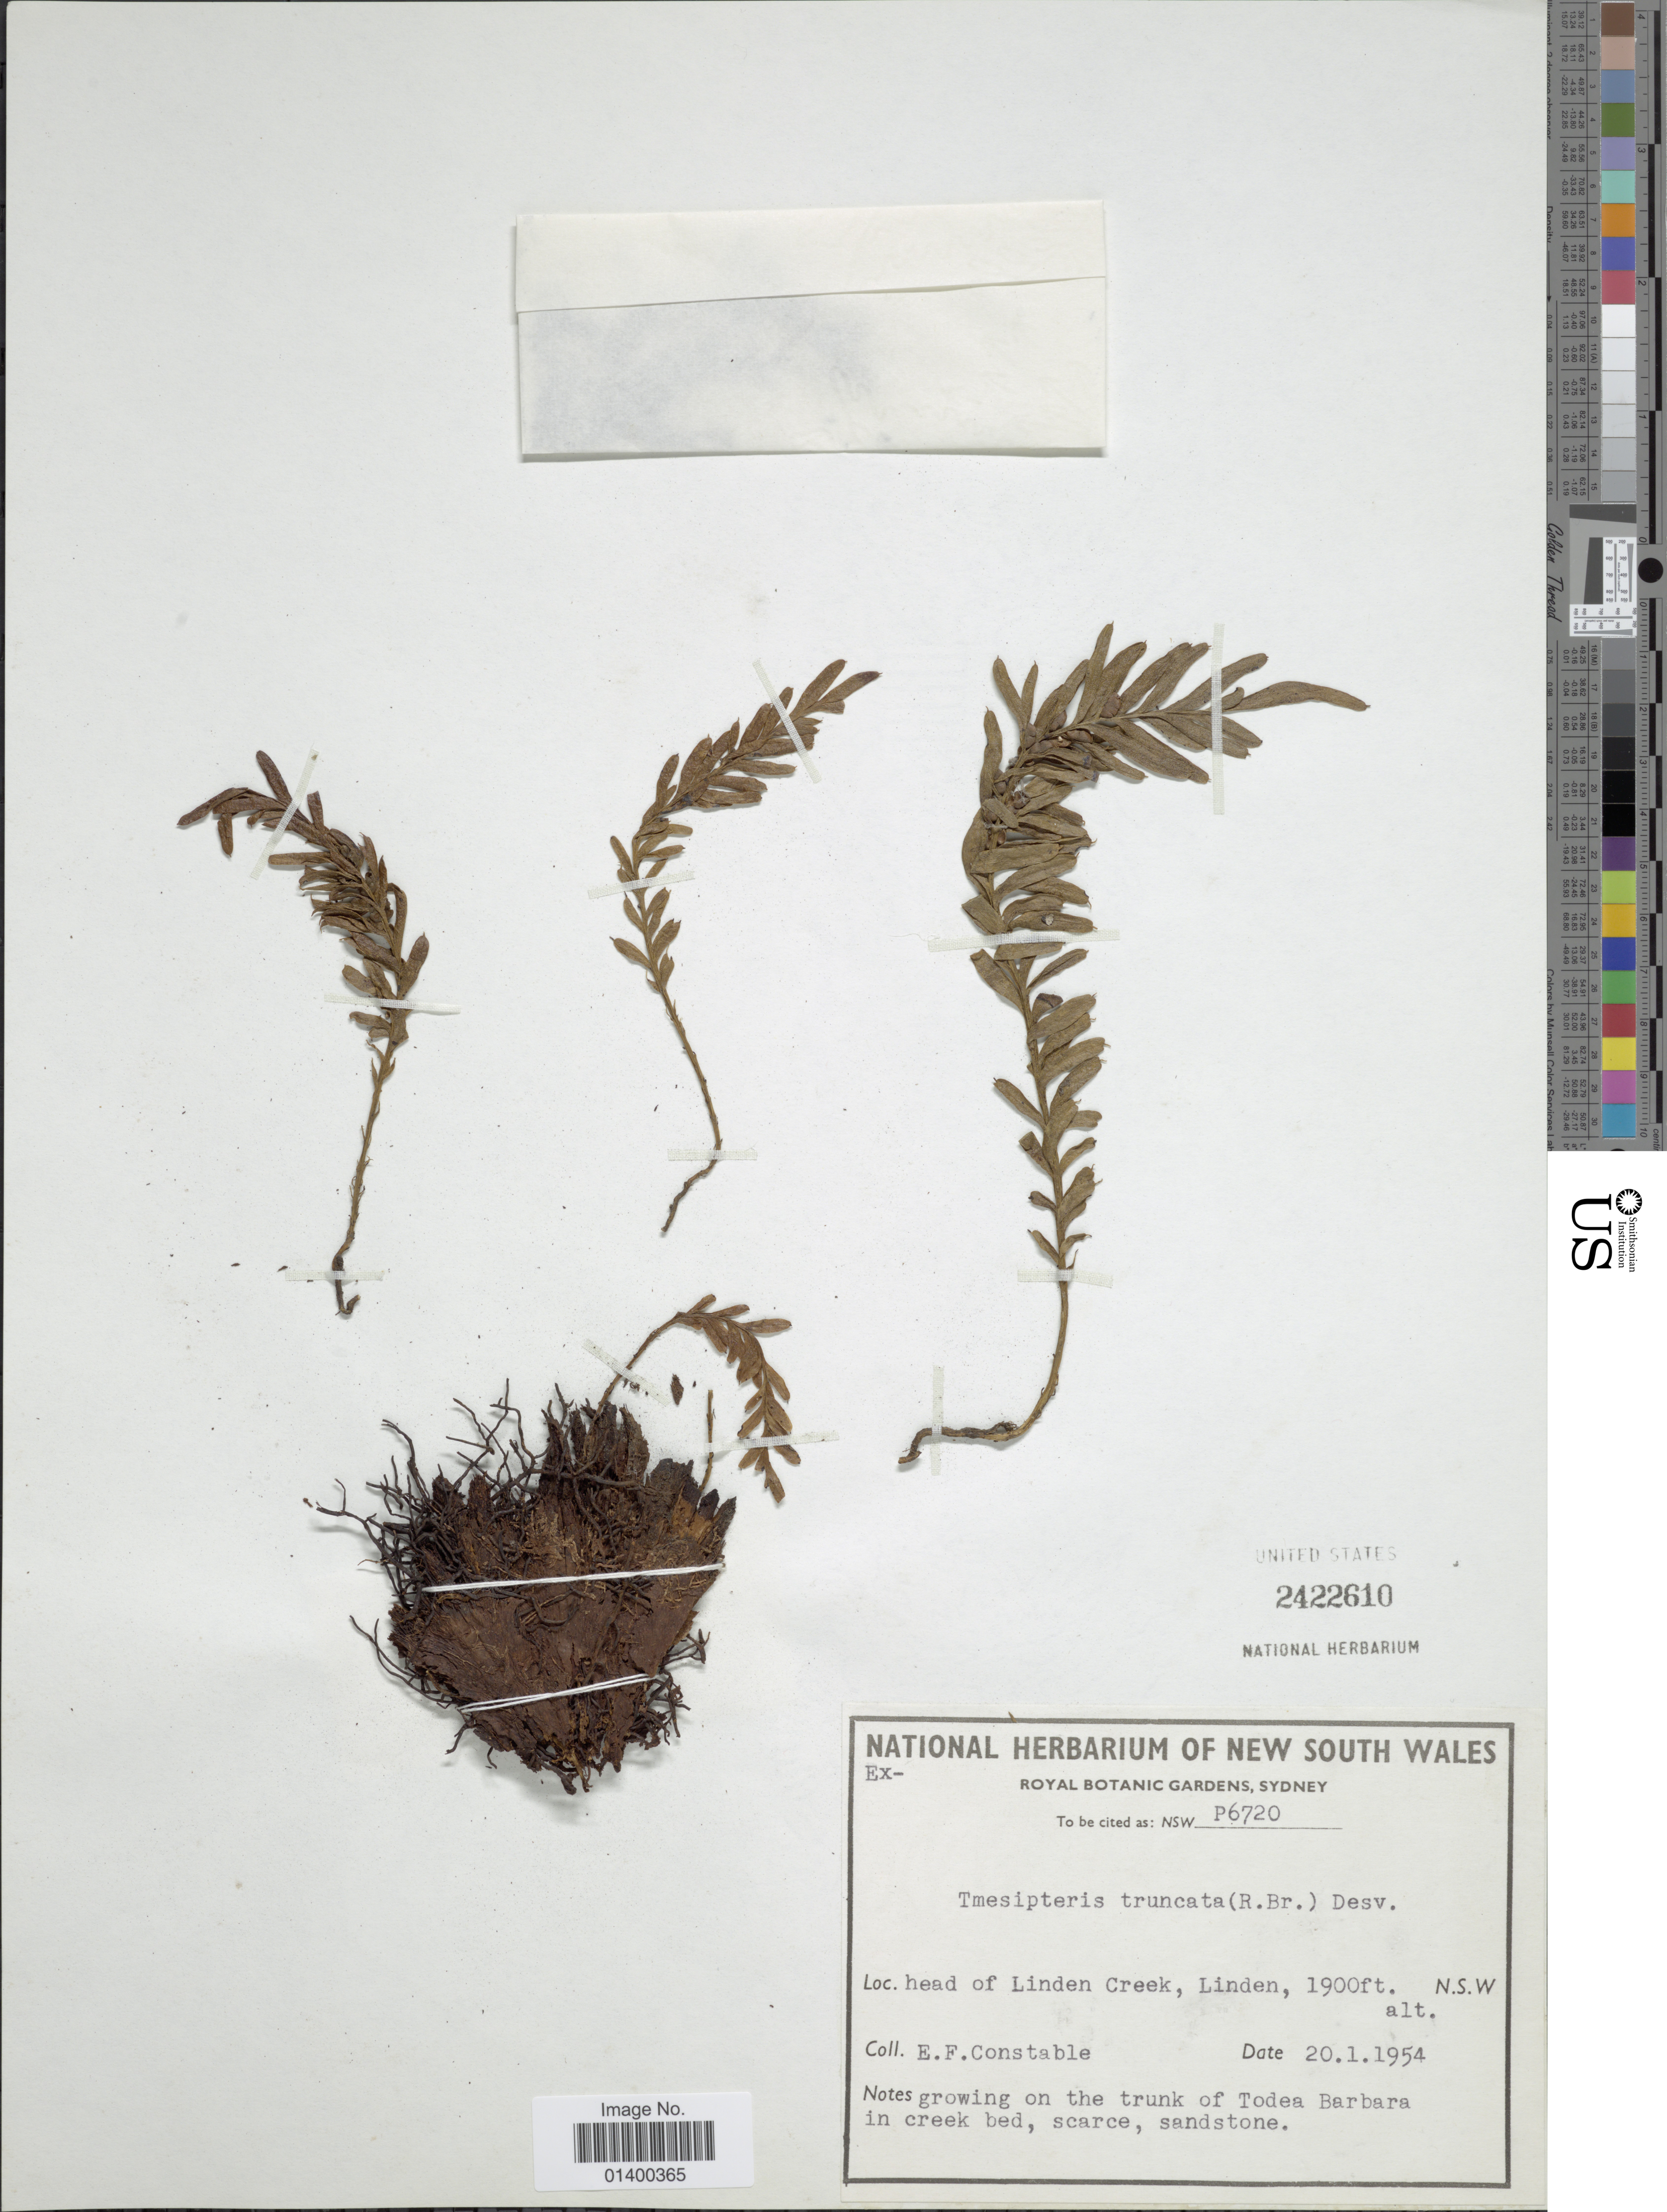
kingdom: Plantae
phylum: Tracheophyta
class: Polypodiopsida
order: Psilotales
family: Psilotaceae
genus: Tmesipteris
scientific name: Tmesipteris truncata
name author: (R. Br.) Desv.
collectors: E. F. Constable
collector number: NSW P6720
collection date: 1954-01-20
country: Australia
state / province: New South Wales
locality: Head of Linden Creek, Linden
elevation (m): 579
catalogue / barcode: US 2422610